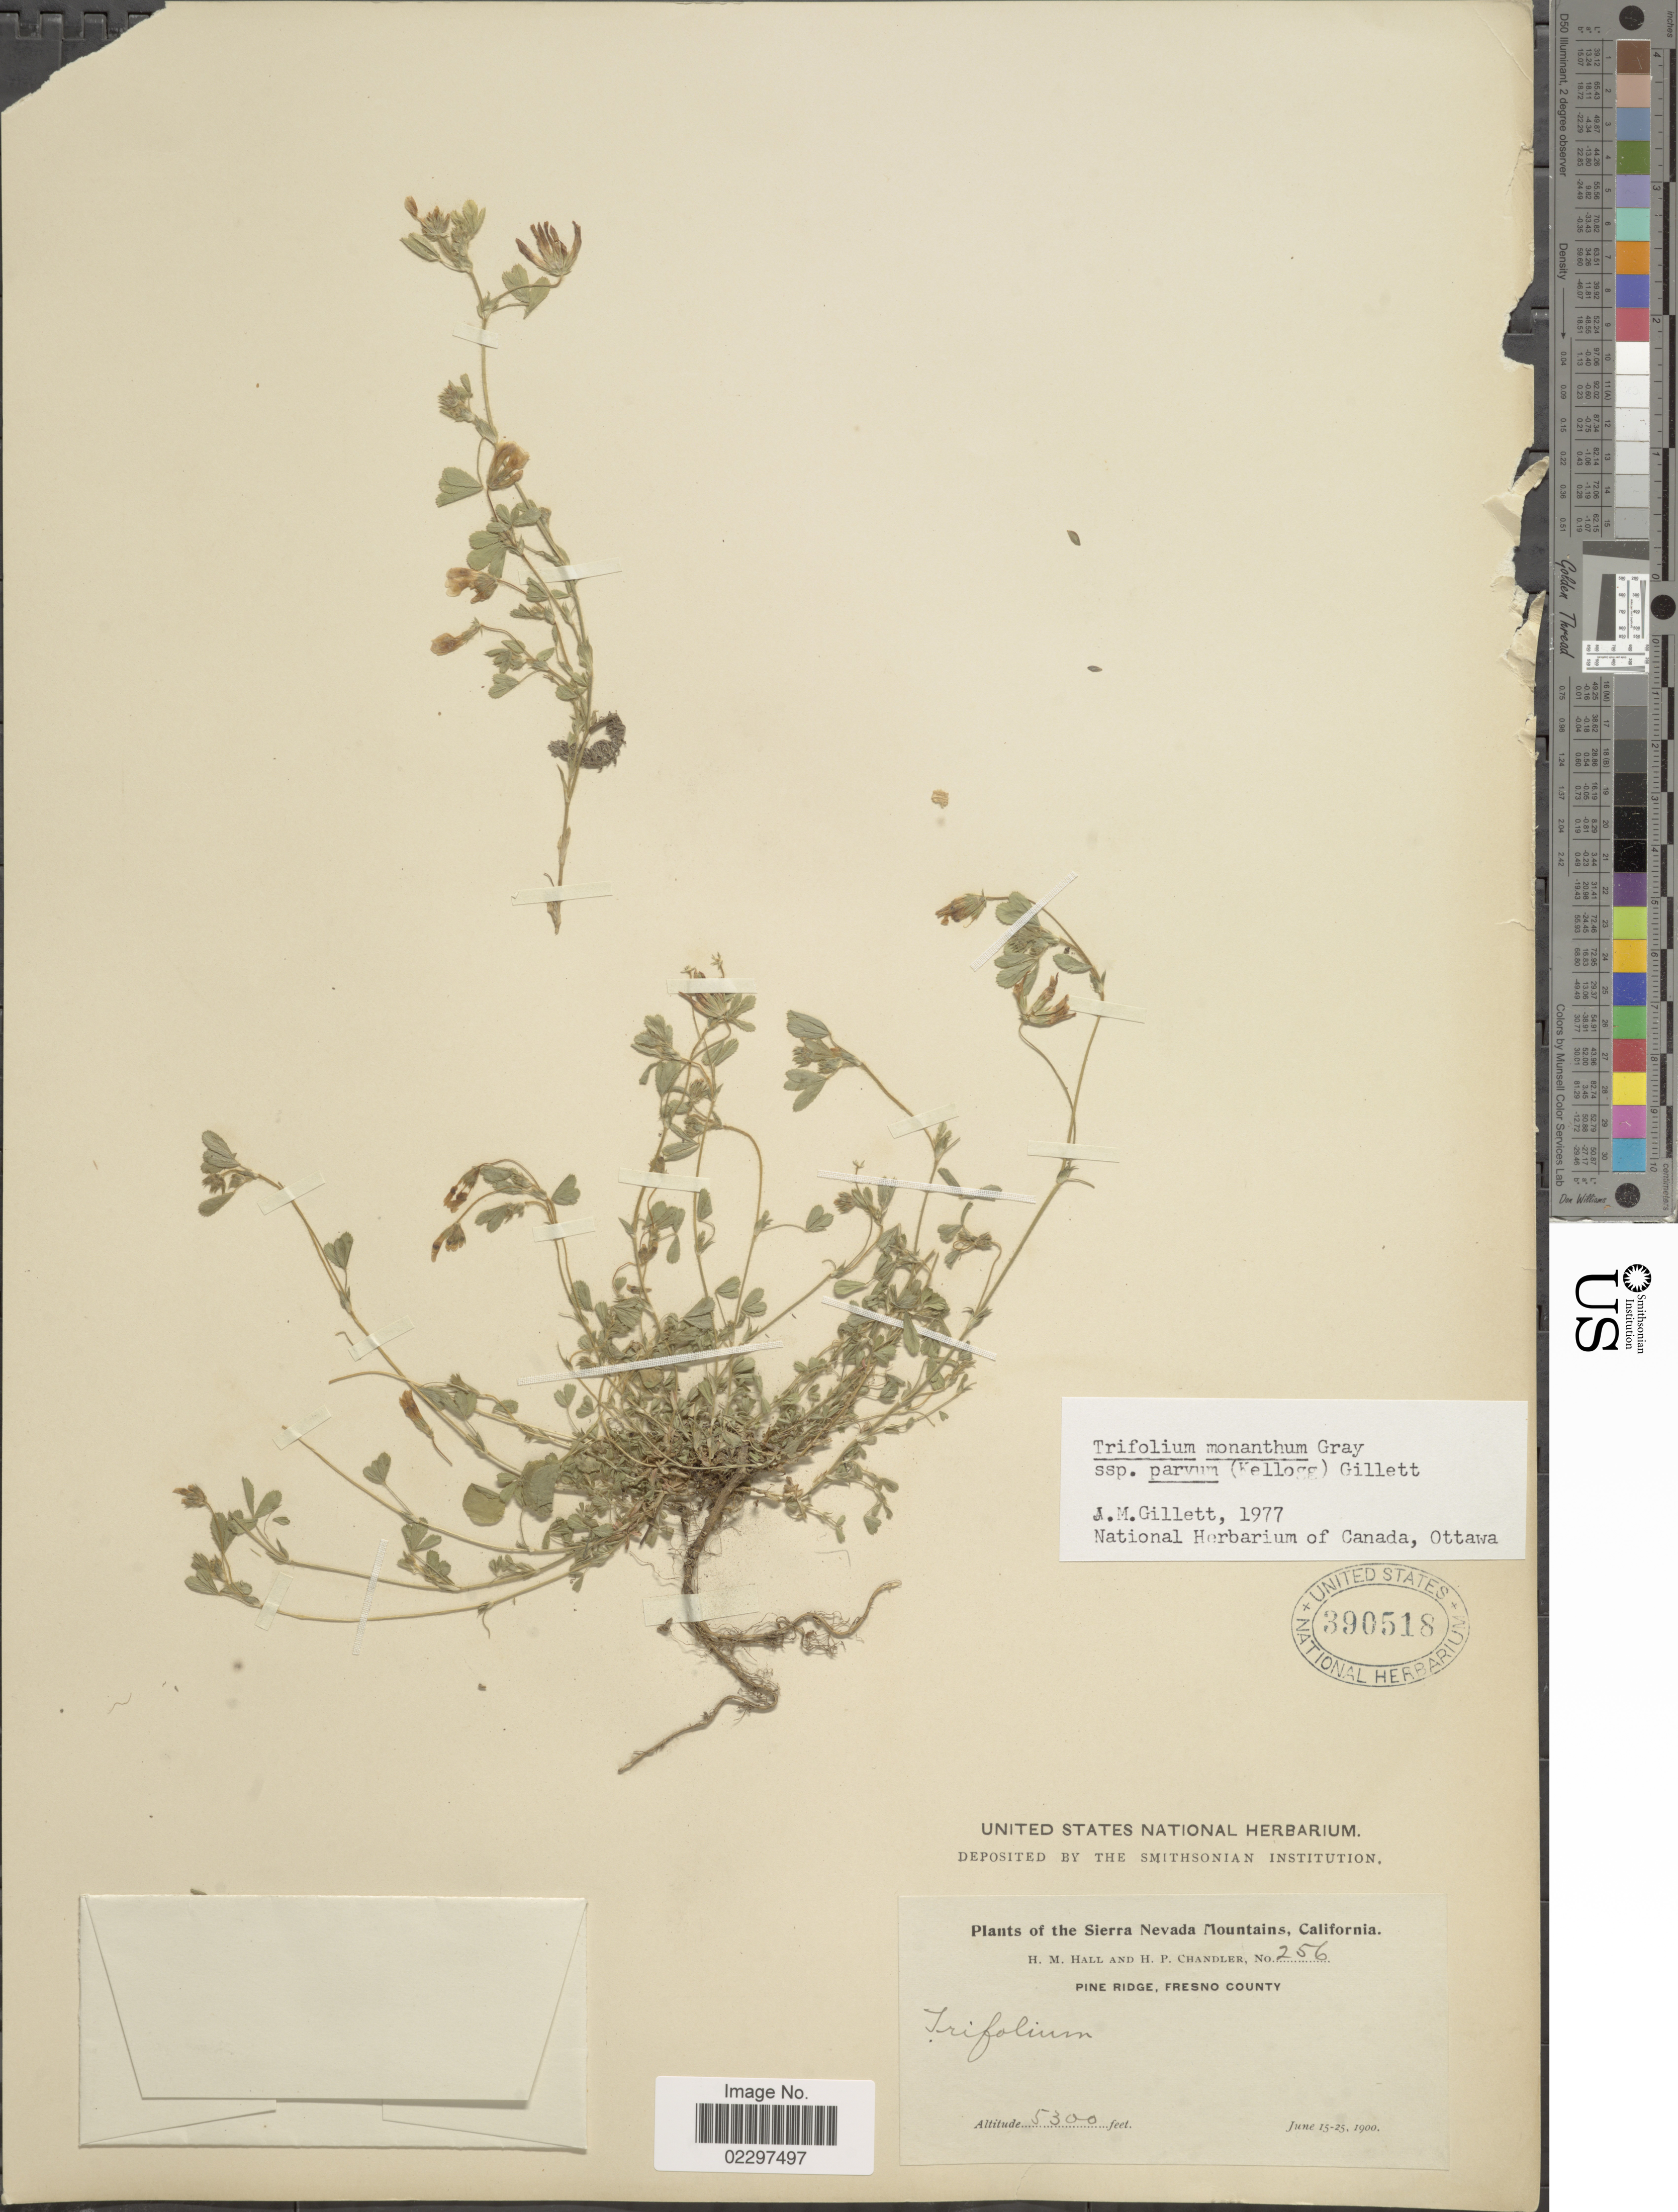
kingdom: Plantae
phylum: Tracheophyta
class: Magnoliopsida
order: Fabales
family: Fabaceae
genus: Trifolium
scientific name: Trifolium monanthum subsp. parvum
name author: (Kellogg) J.M. Gillett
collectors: H. M. Hall & H. Chandler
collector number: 256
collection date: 1900-06-15/1900-06-25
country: United States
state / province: California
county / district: Fresno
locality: Sierra Nevada Mountains. Pine Ridge, Fresno County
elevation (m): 1615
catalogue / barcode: US 390518